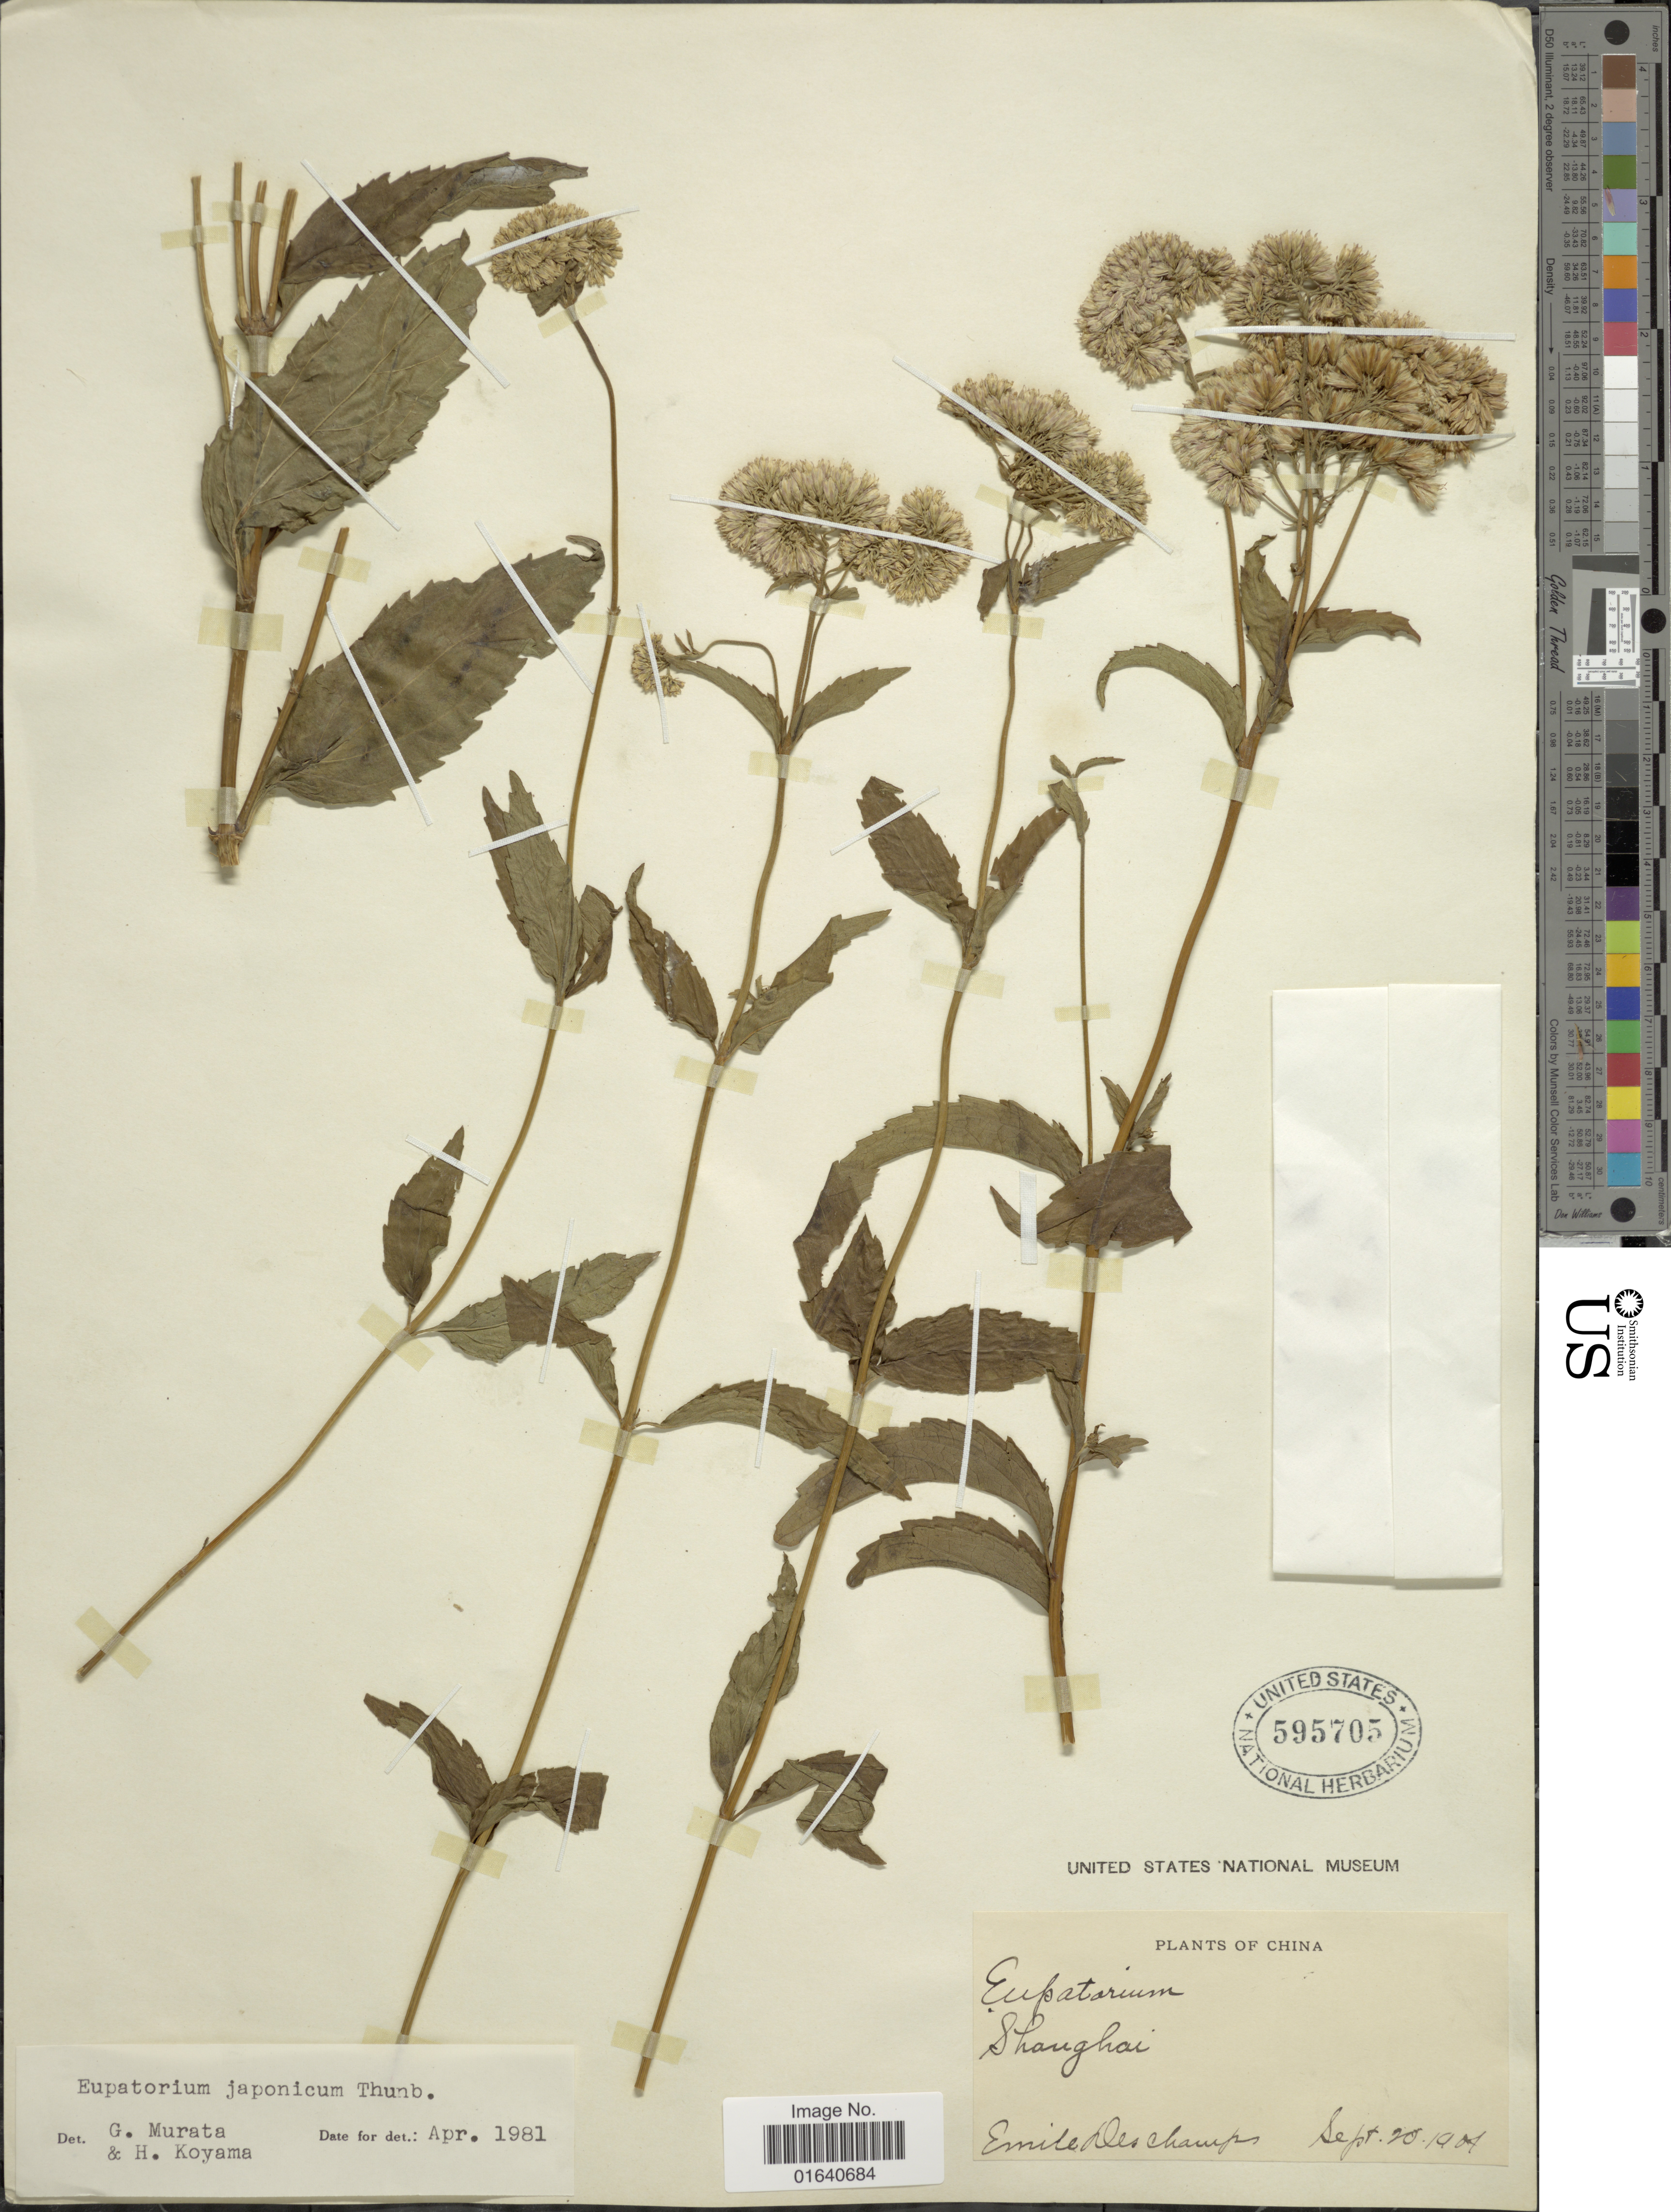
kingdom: Plantae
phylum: Tracheophyta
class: Magnoliopsida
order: Asterales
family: Asteraceae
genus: Eupatorium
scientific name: Eupatorium japonicum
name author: Thunb.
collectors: E. Deschamps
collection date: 1904-09-20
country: China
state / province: Shanghai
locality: Shanghai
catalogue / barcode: US 595705